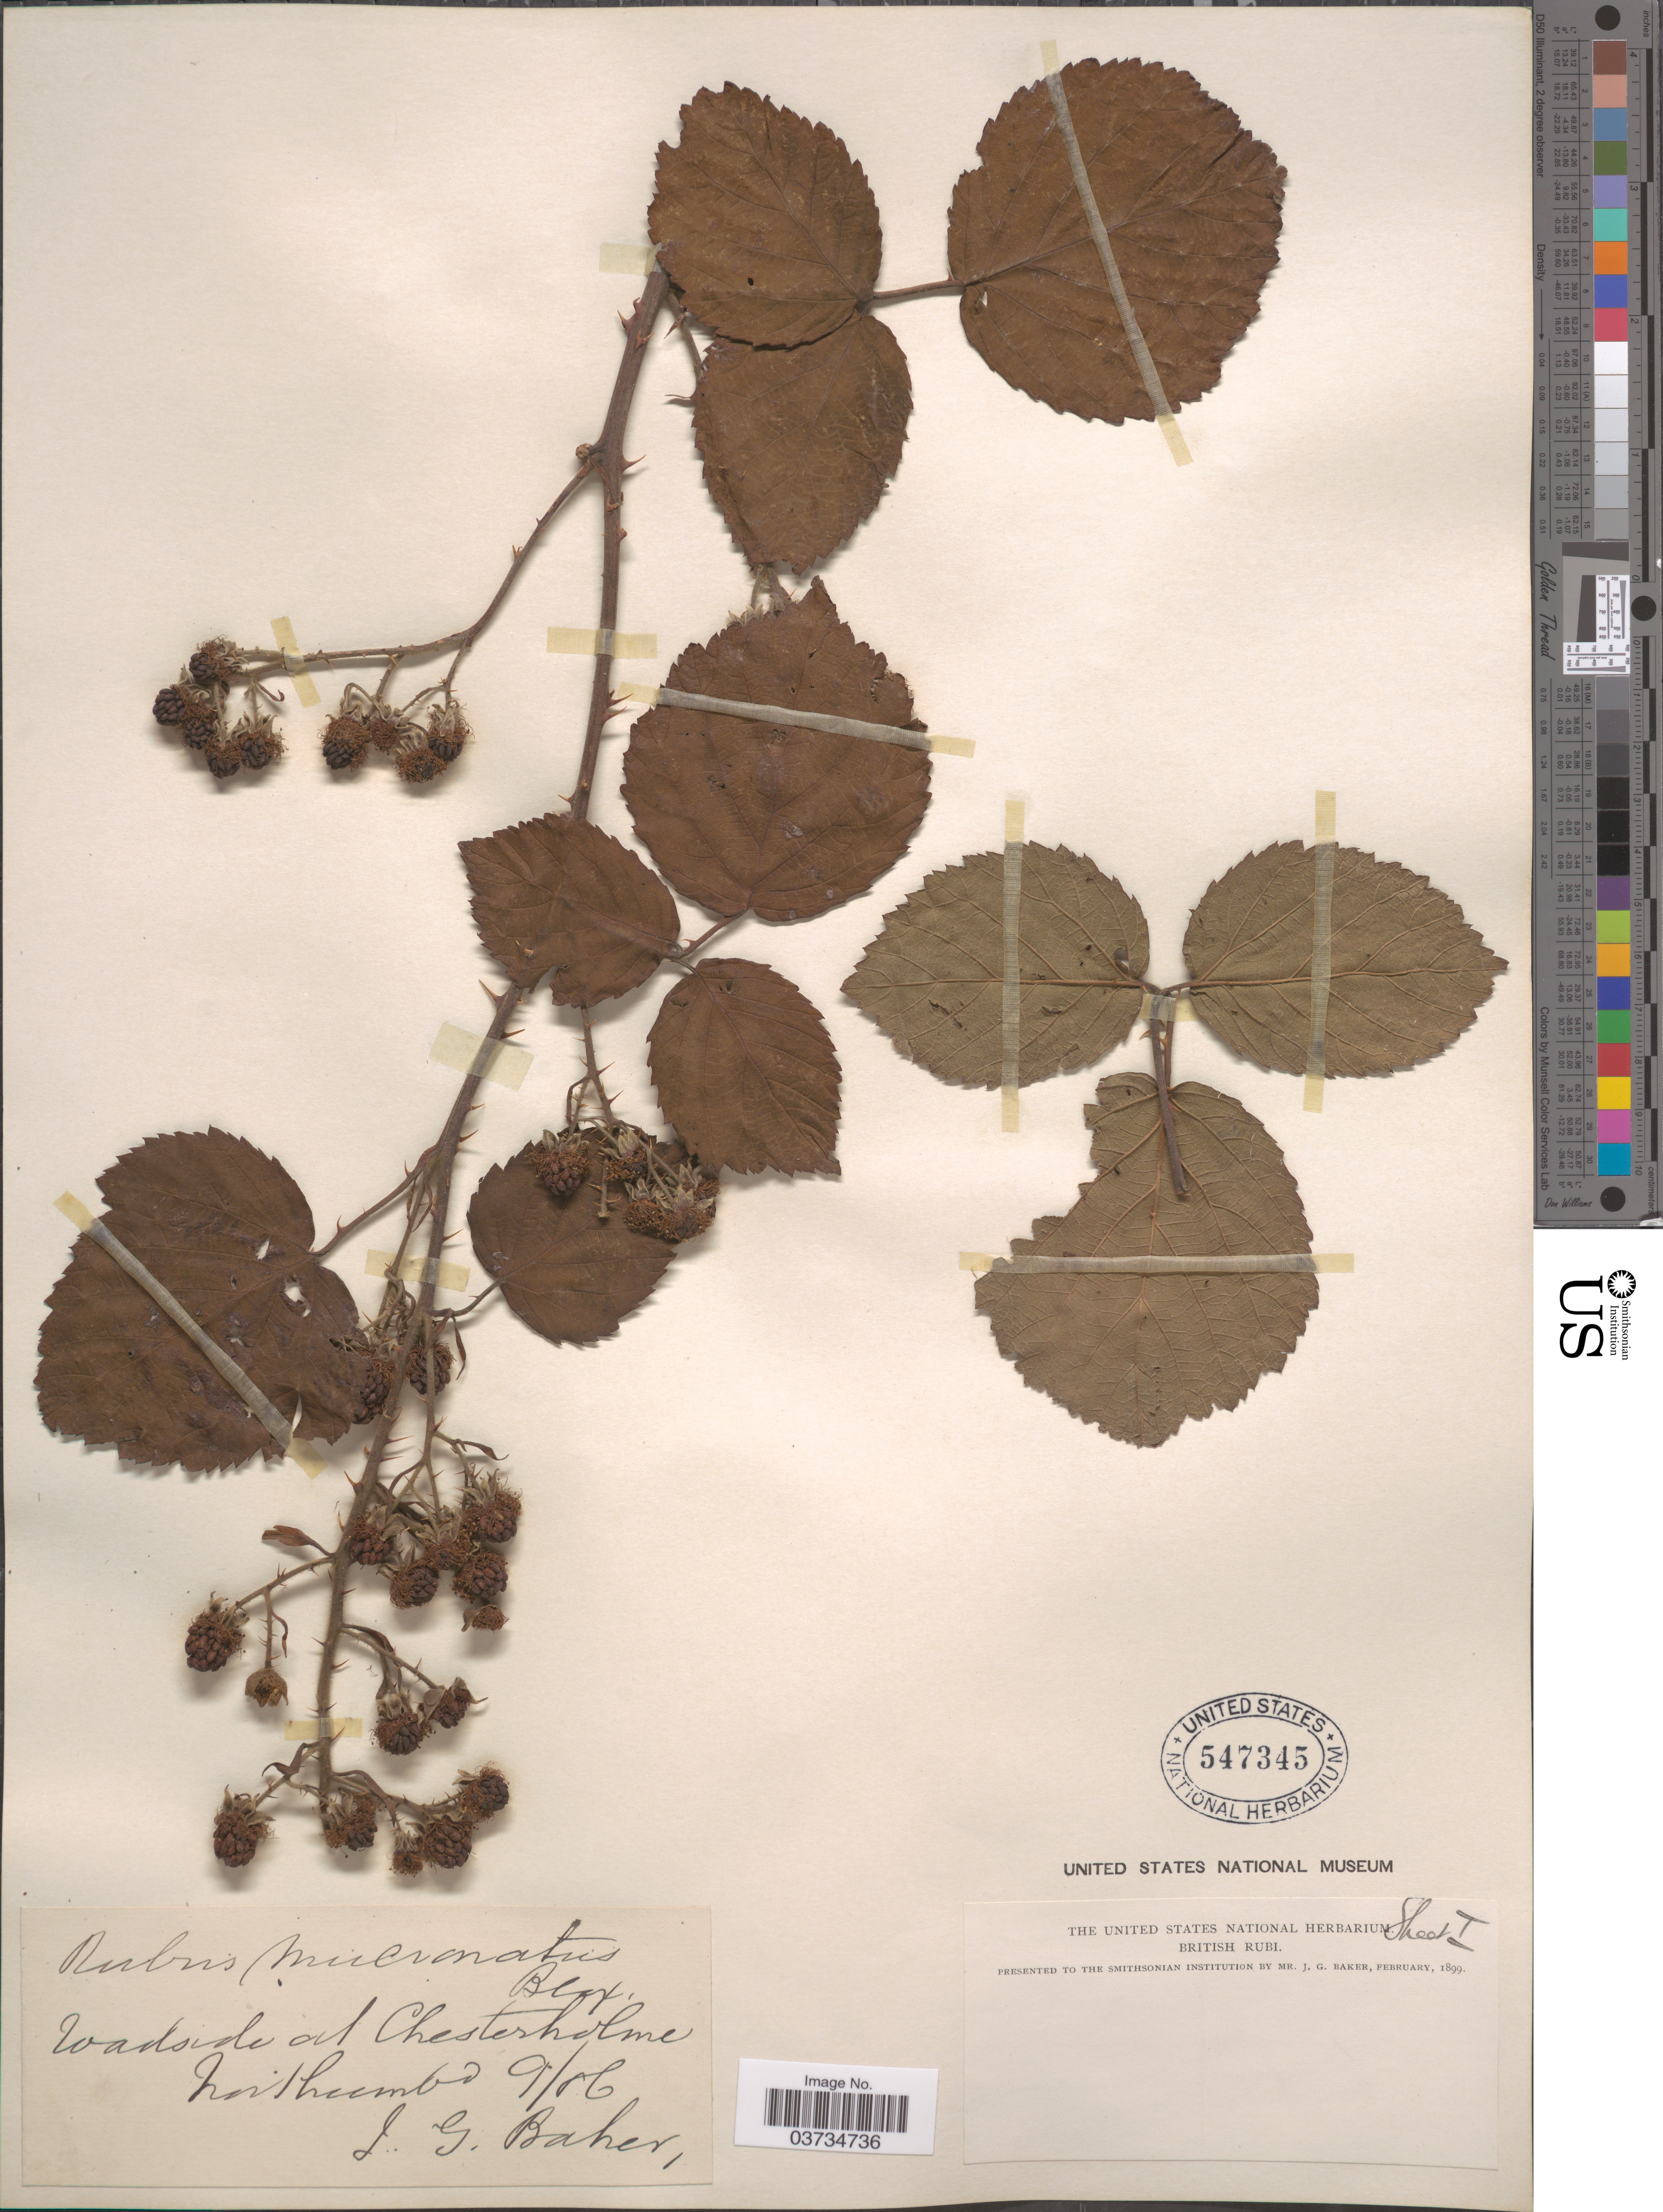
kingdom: Plantae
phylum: Tracheophyta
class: Magnoliopsida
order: Rosales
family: Rosaceae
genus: Rubus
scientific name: Rubus mucronatus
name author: Ser.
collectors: J. G. Baker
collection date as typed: Transcribed d/m/y: /9/86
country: United Kingdom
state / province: England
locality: Roadside at Chesterholme. Northumbd.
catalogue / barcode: US 547345